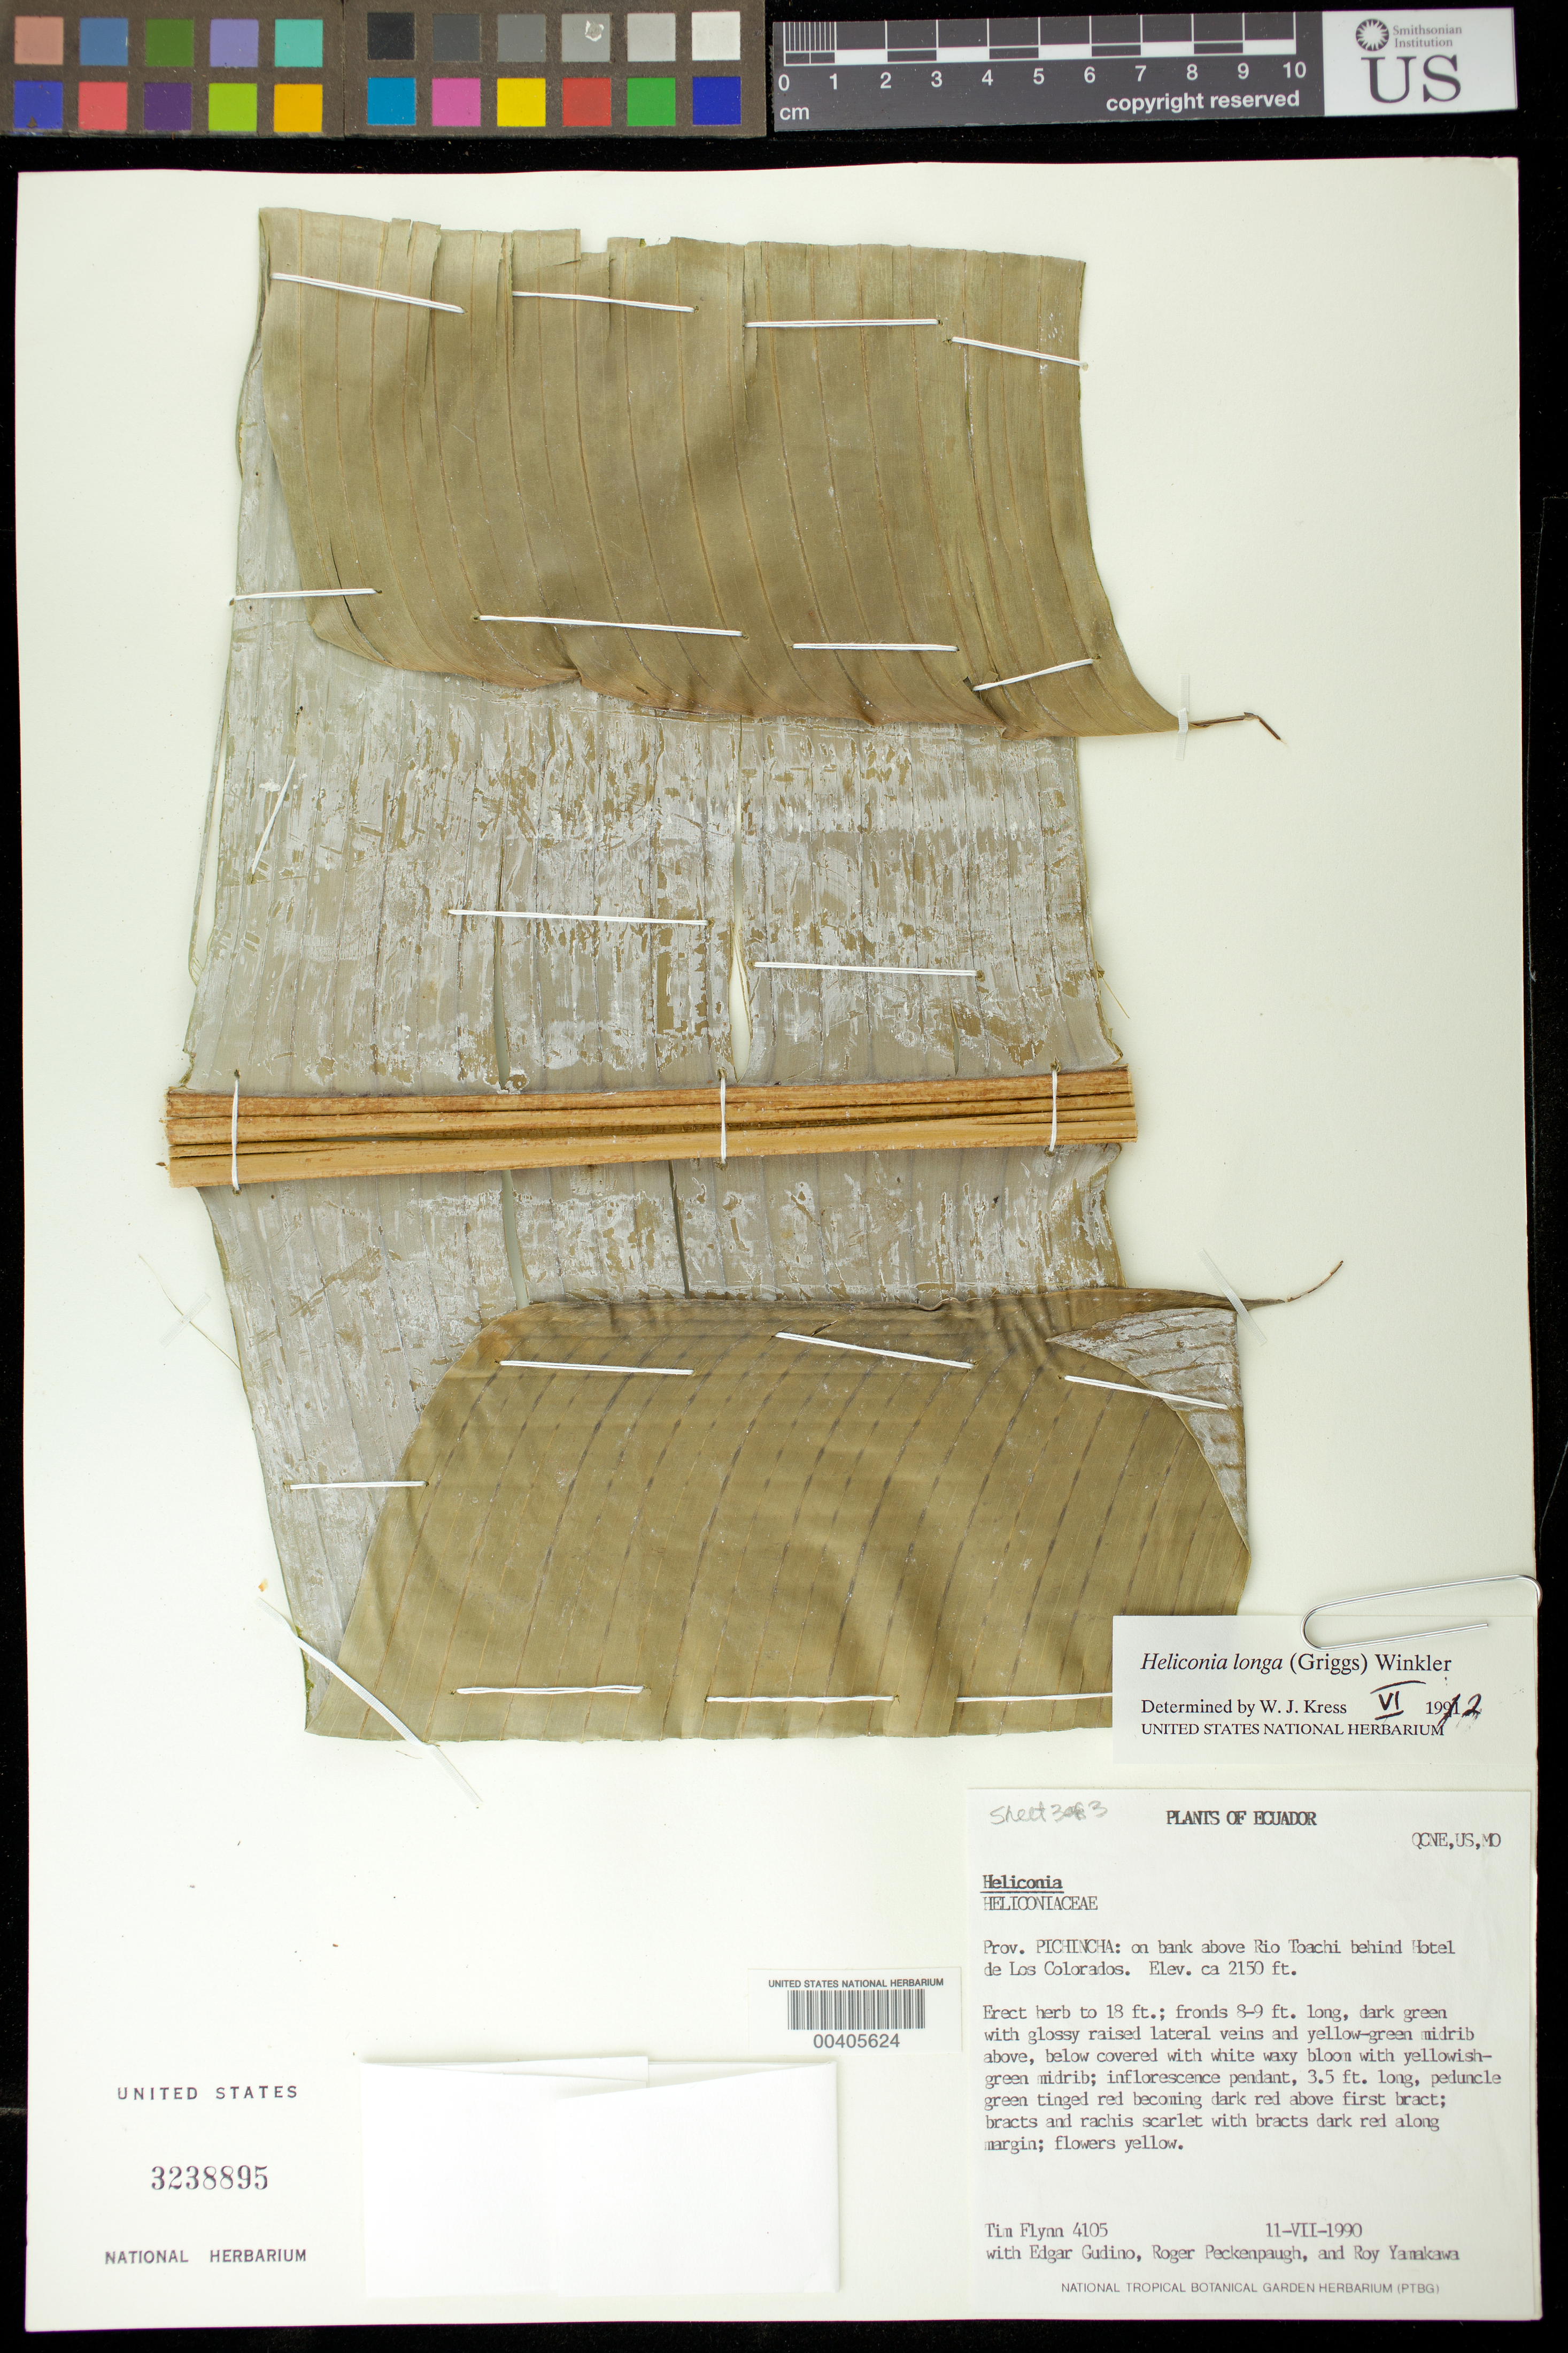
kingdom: Plantae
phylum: Tracheophyta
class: Liliopsida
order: Zingiberales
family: Heliconiaceae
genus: Heliconia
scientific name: Heliconia longa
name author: (R.F. Griggs) H.J.P. Winkl.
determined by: Kress, W. J., (US), Smithsonian Institution - National Museum of Natural History (UNITED STATES)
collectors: T. W. Flynn, E. Gudiño, R. Peckinpaugh & R. Yamakawa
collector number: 4105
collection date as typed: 11 Jul 1990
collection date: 1990-07-11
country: Ecuador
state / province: Pichincha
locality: On bank above Rio toachi behind hotel de los Colorados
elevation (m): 655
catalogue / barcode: US 3238895